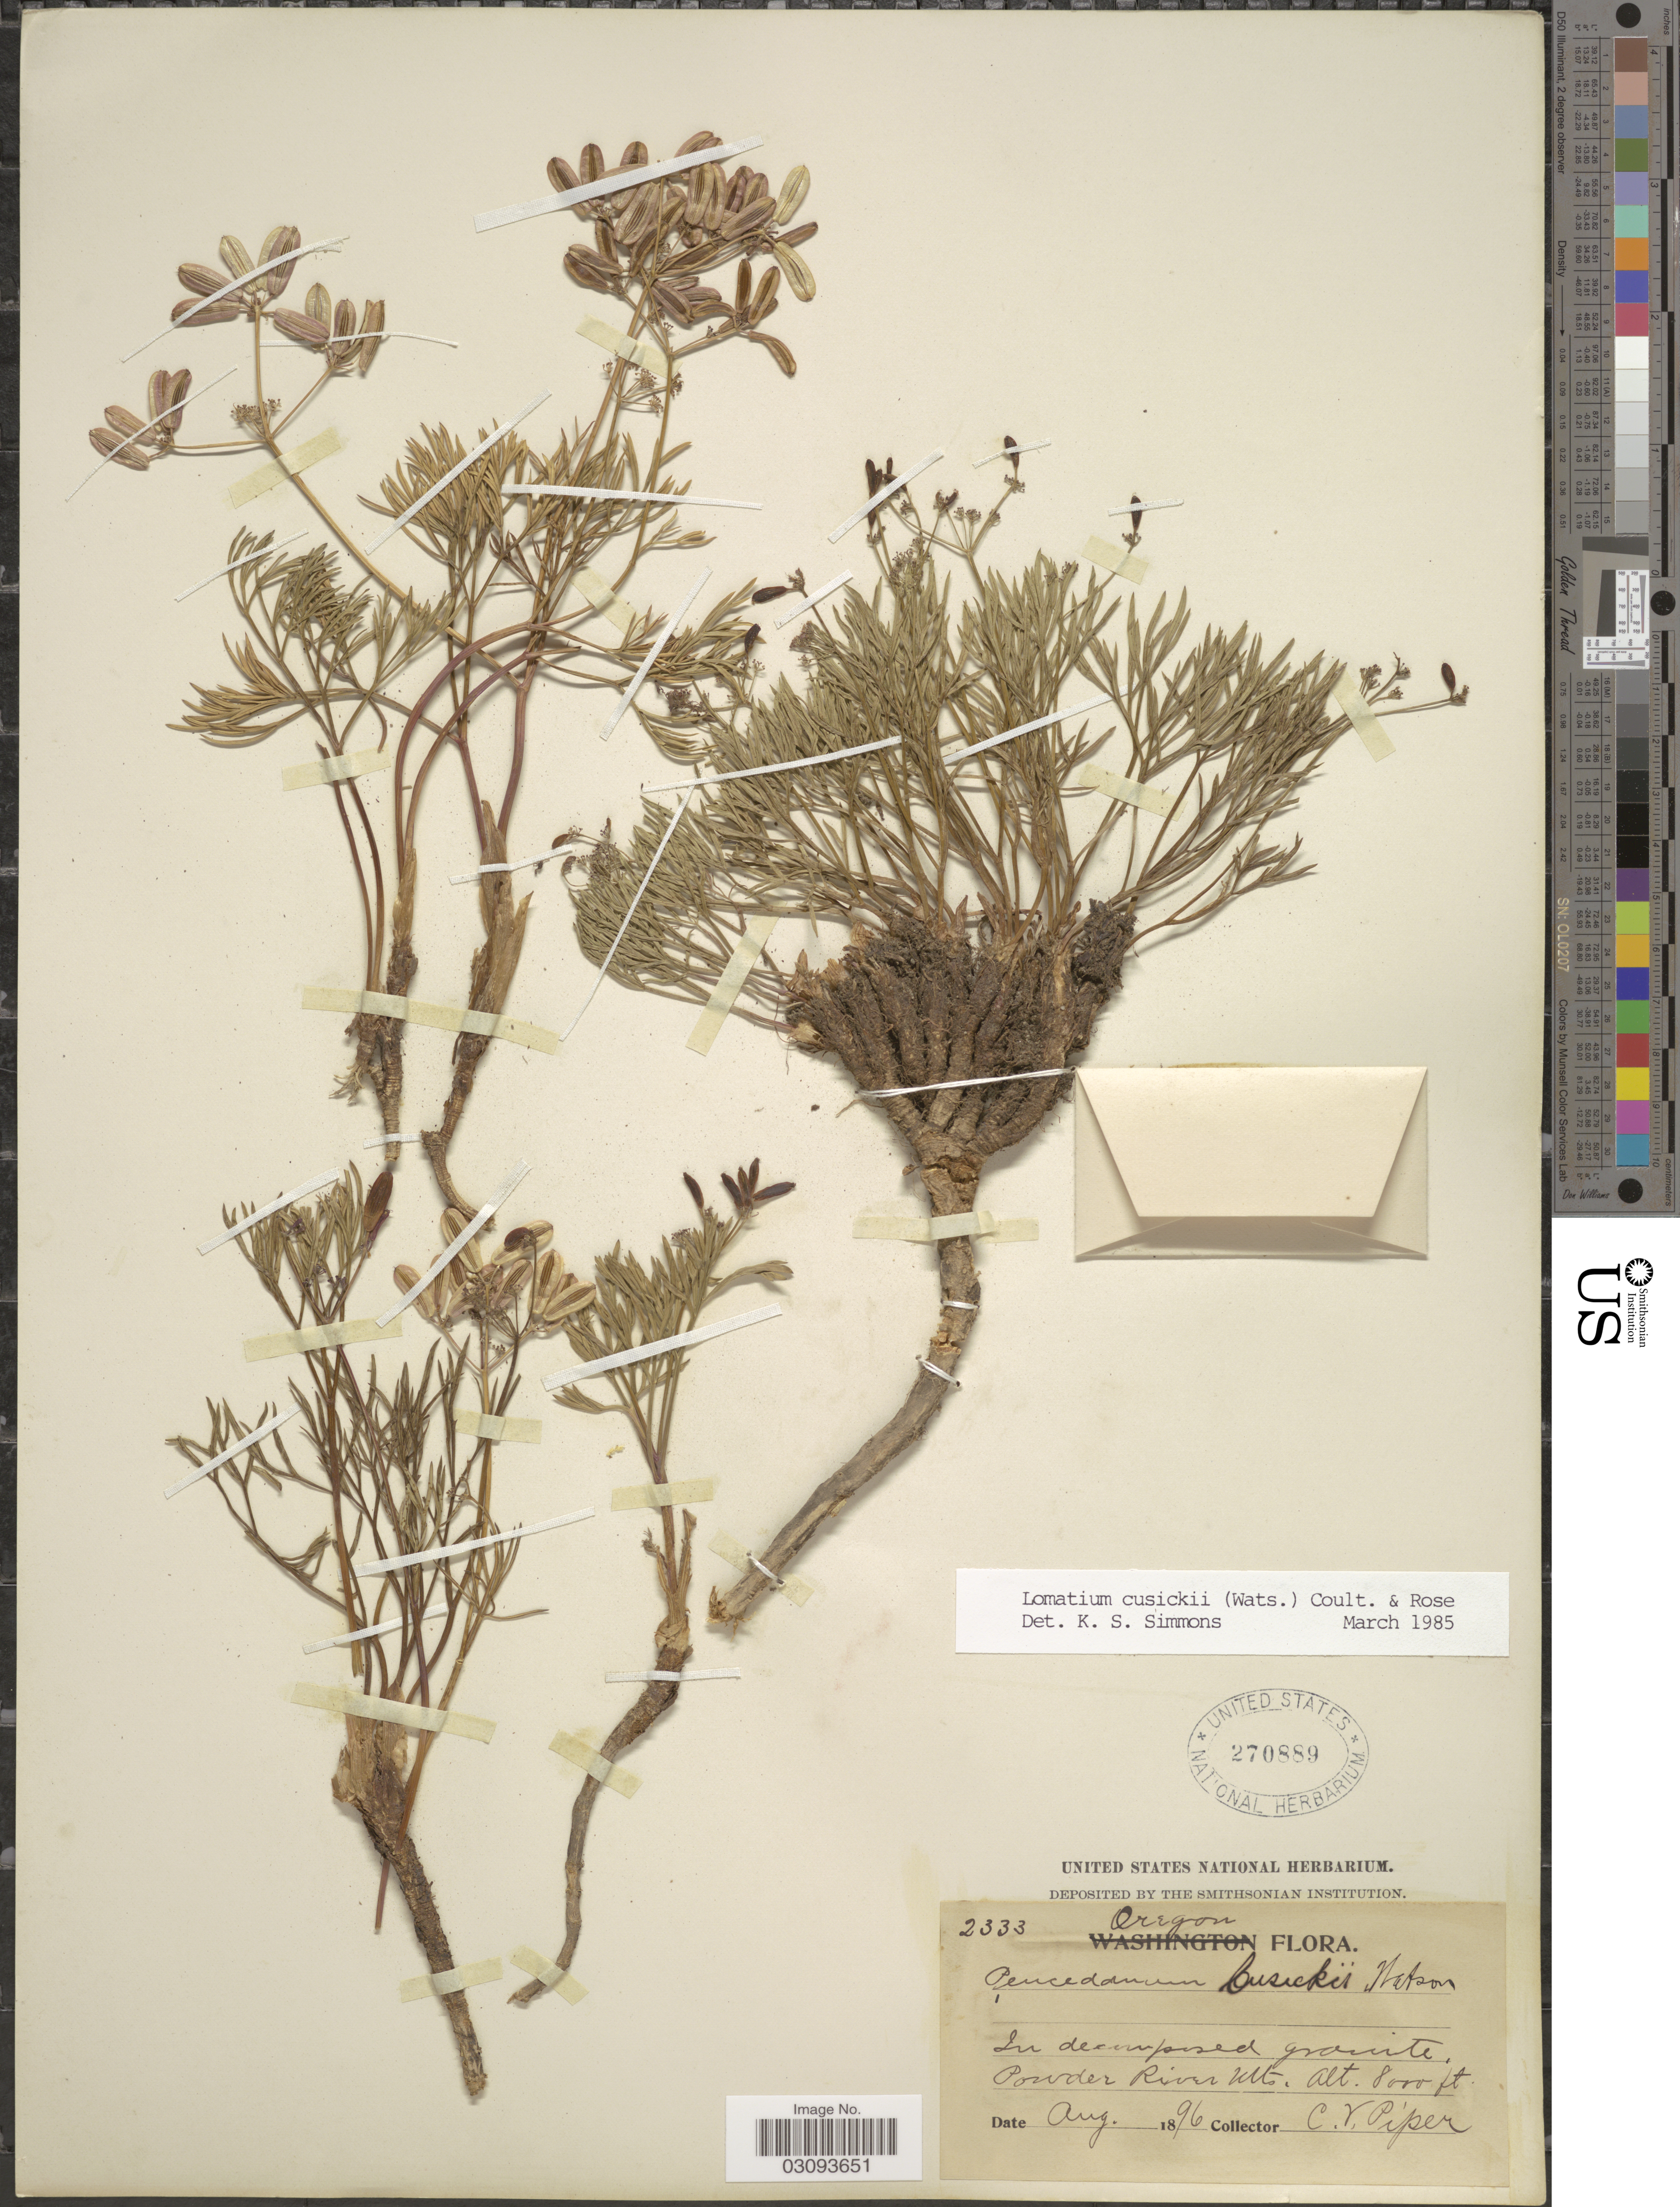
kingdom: Plantae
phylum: Tracheophyta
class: Magnoliopsida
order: Apiales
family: Apiaceae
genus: Lomatium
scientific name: Lomatium cusickii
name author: (S. Watson) J.M. Coult. & Rose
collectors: C. V. Piper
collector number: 2333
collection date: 1896-08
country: United States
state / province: Oregon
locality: Powder River Mts.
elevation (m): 2438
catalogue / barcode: US 270889